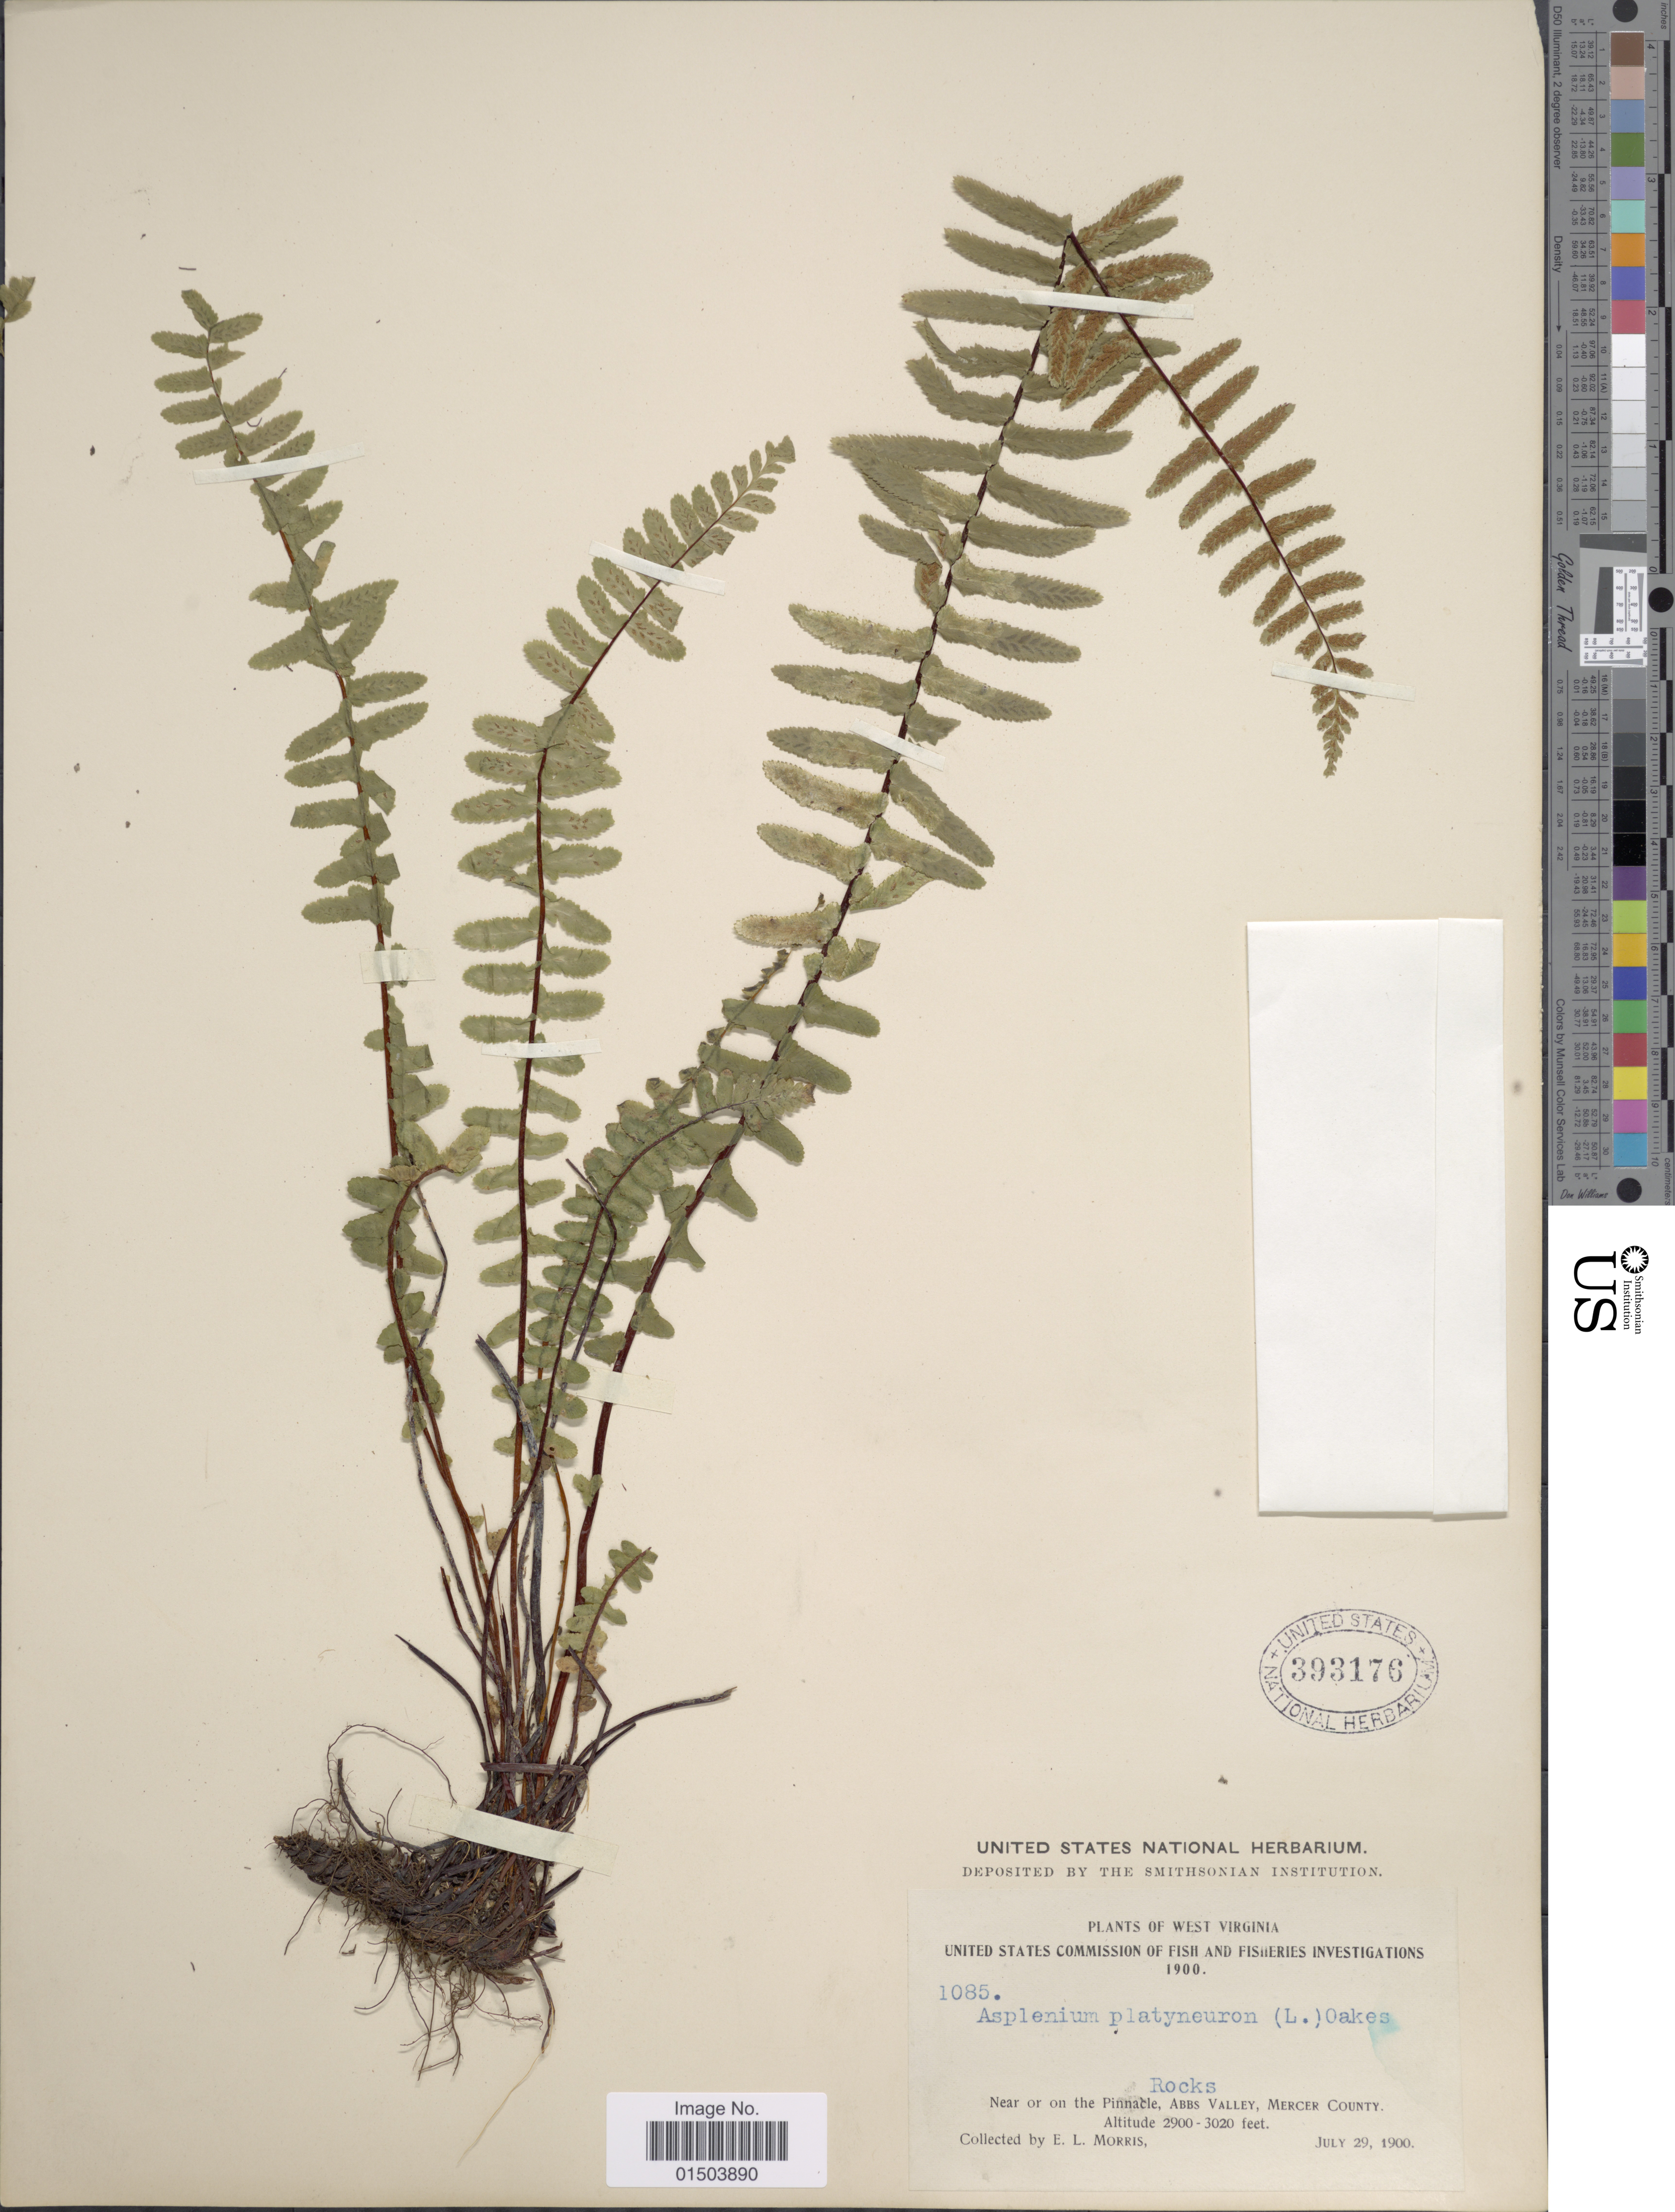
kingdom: Plantae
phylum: Tracheophyta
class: Polypodiopsida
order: Polypodiales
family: Aspleniaceae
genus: Asplenium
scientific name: Asplenium platyneuron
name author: (L.) Britton, Stearns & Poggenb.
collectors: E. Morris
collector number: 1085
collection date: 1900-07-29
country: United States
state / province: West Virginia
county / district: Mercer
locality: Near or on the Pinnacle, Abbs Valley, Mercer County.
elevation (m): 884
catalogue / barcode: US 393176